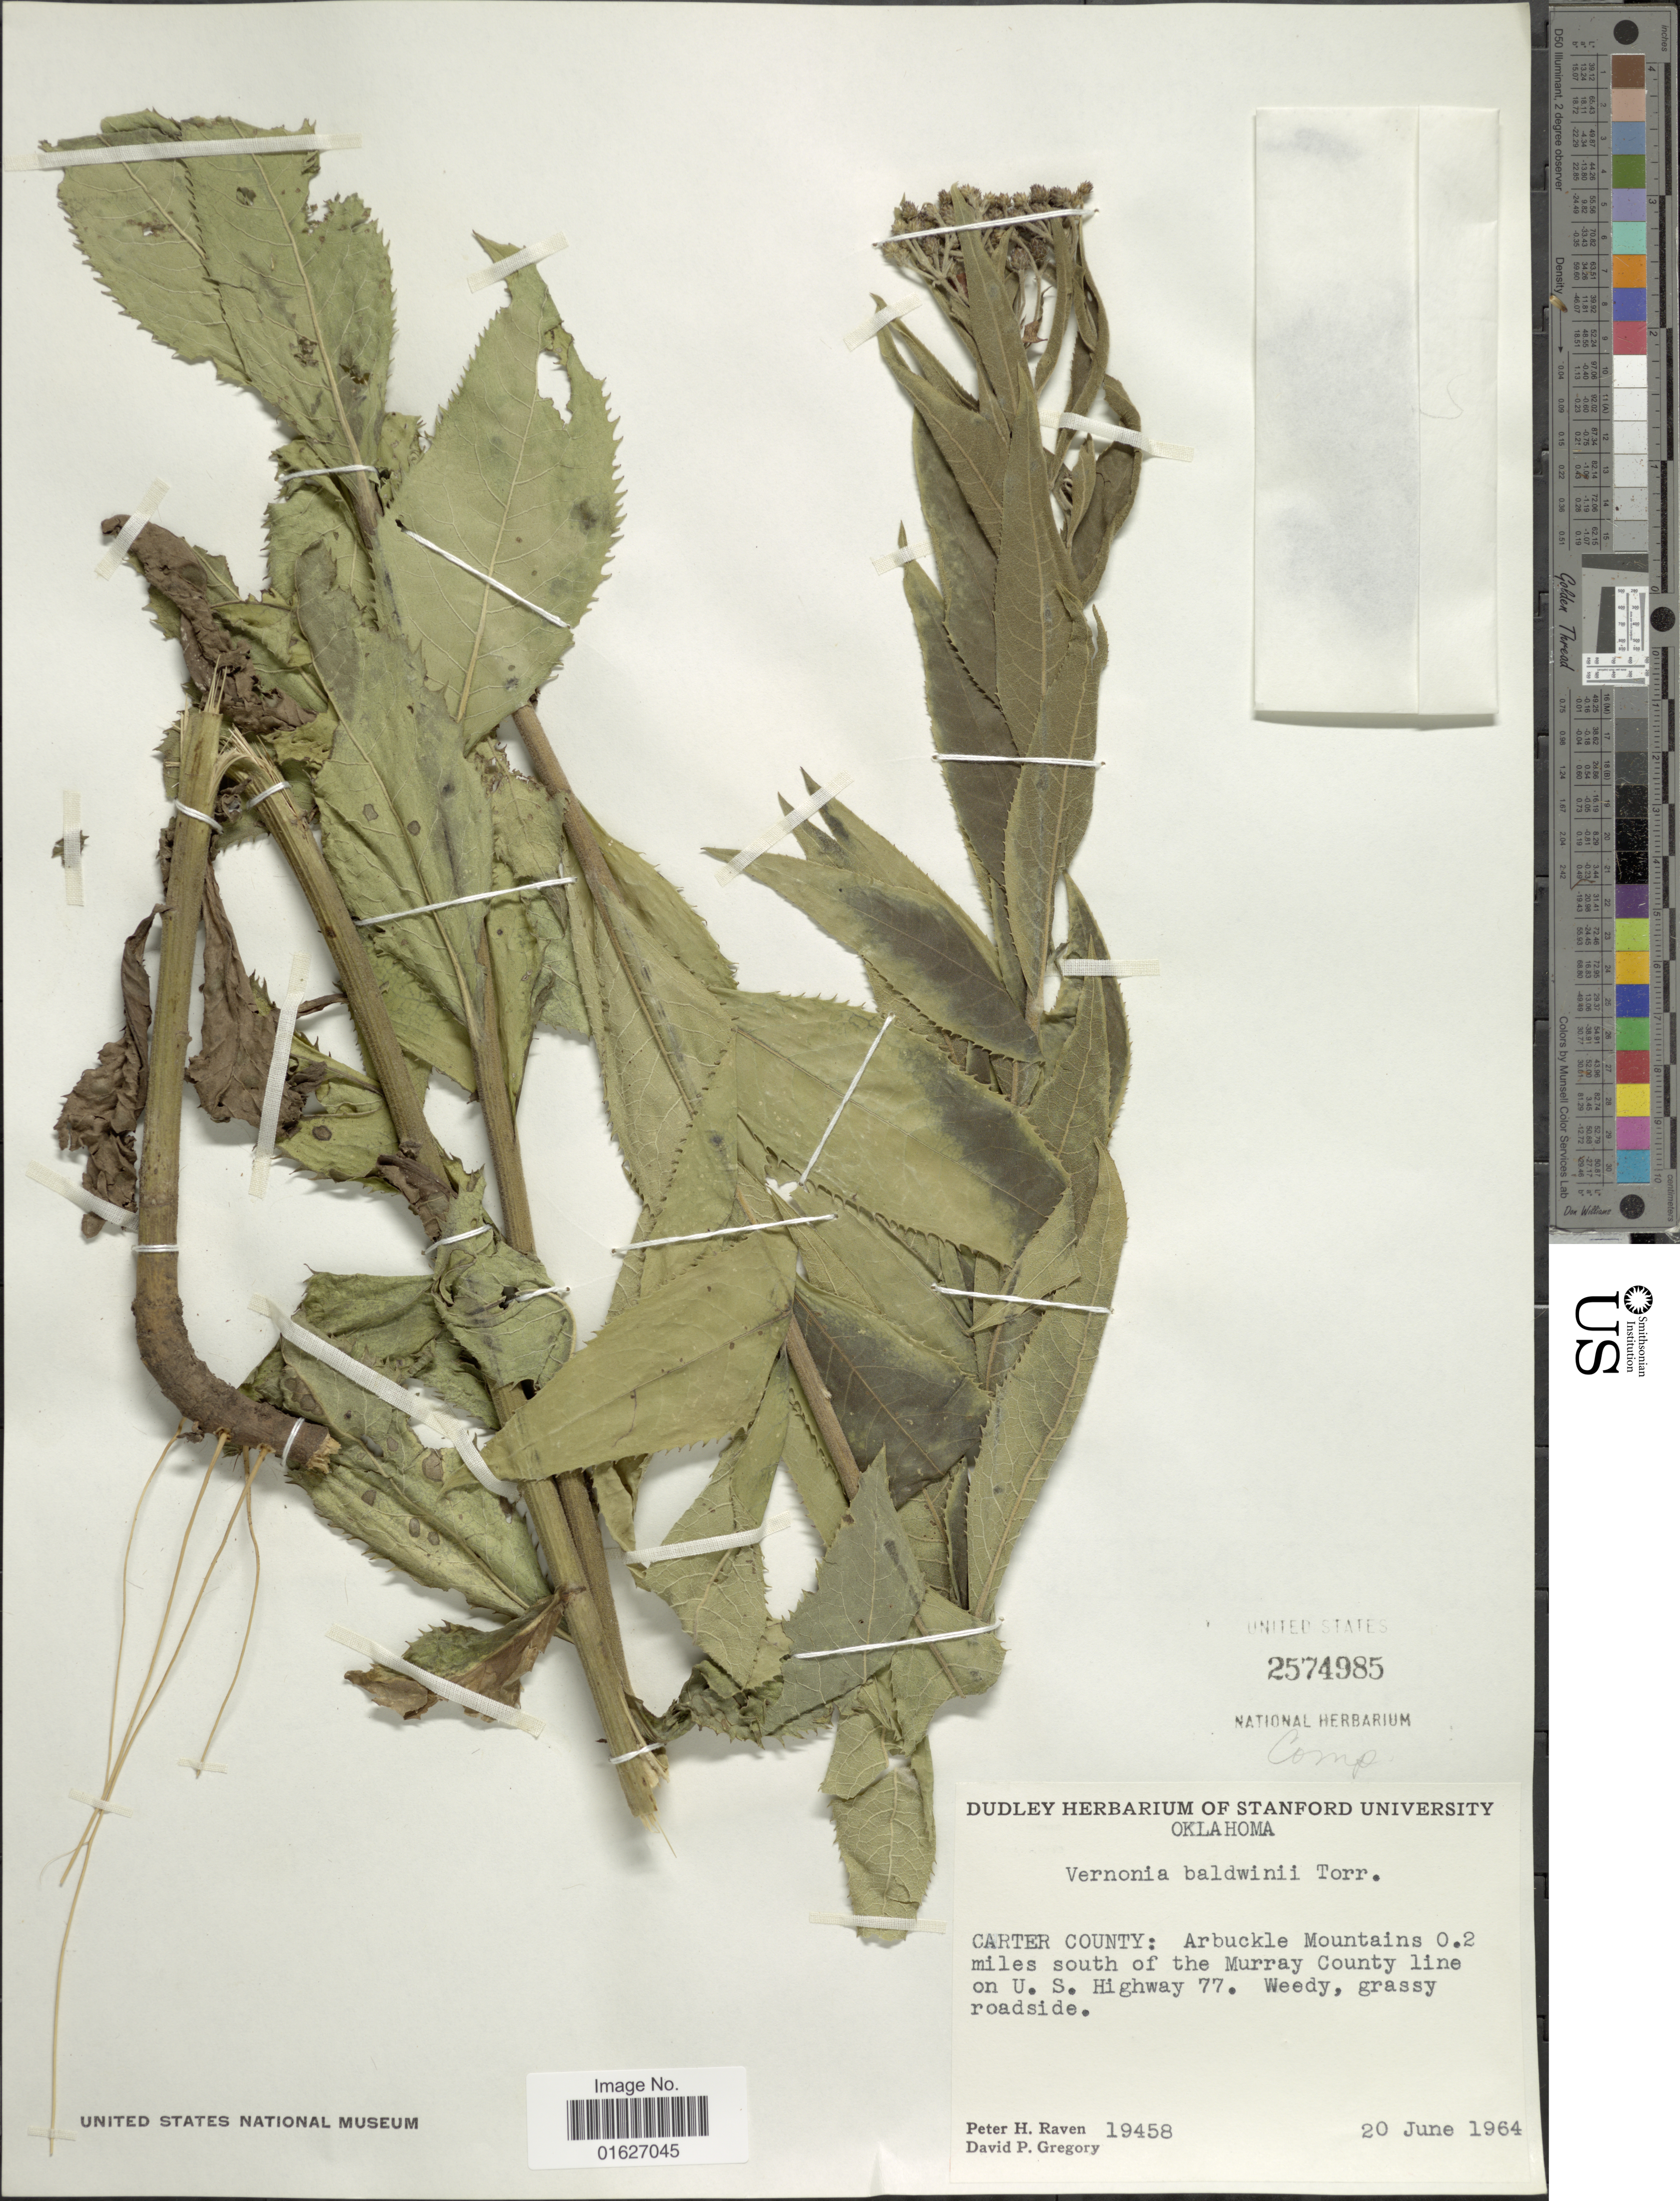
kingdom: Plantae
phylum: Tracheophyta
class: Magnoliopsida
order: Asterales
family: Asteraceae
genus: Vernonia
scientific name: Vernonia baldwinii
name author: Torr.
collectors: P. Raven & D. Gregory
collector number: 19458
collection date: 1964-06-20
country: United States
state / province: Oklahoma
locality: Carter County: Arbuckle Mountains 0.2 miles south of the Murray County line on U.S. Highway 77.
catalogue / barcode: US 2574985